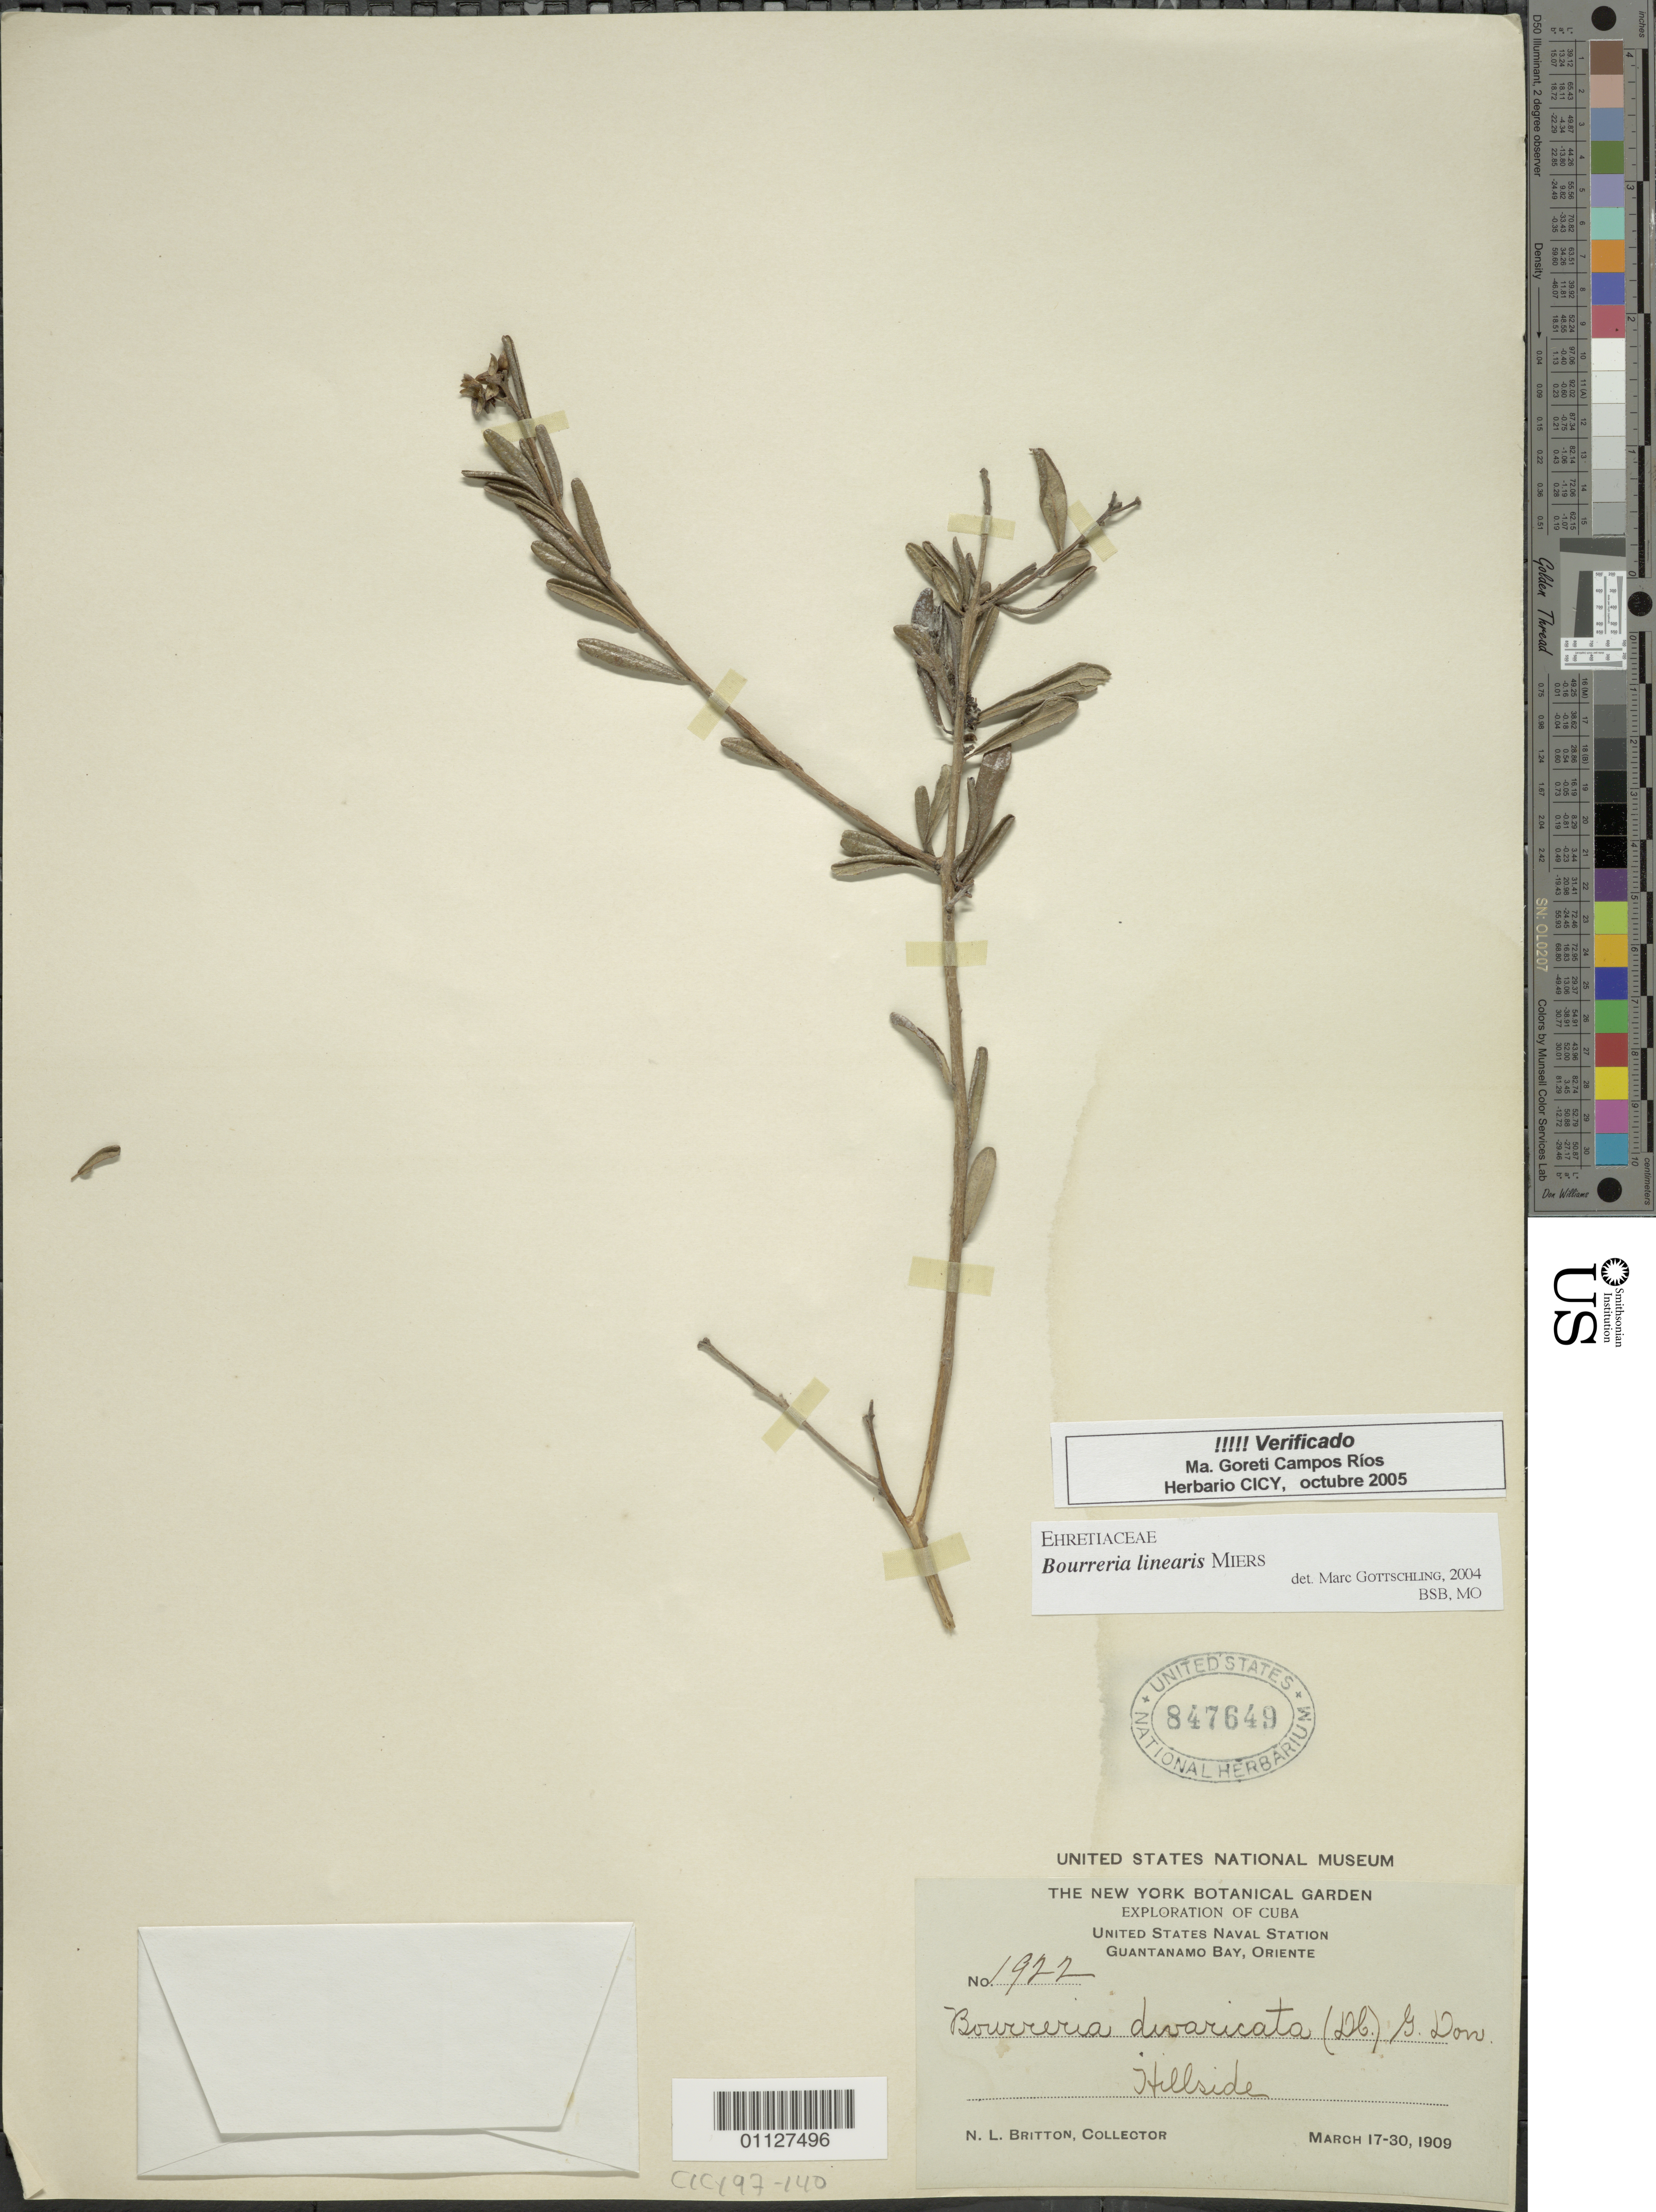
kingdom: Plantae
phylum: Tracheophyta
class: Magnoliopsida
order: Boraginales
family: Ehretiaceae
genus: Bourreria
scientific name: Bourreria linearis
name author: Miers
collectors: N. Britton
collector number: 1922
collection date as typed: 17 Mar 1909 to 30 Mar 1909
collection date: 1909-03-17/1909-03-30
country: Cuba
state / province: Guantánamo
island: Cuba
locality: Guantánamo Bay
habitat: hillside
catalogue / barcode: US 847649